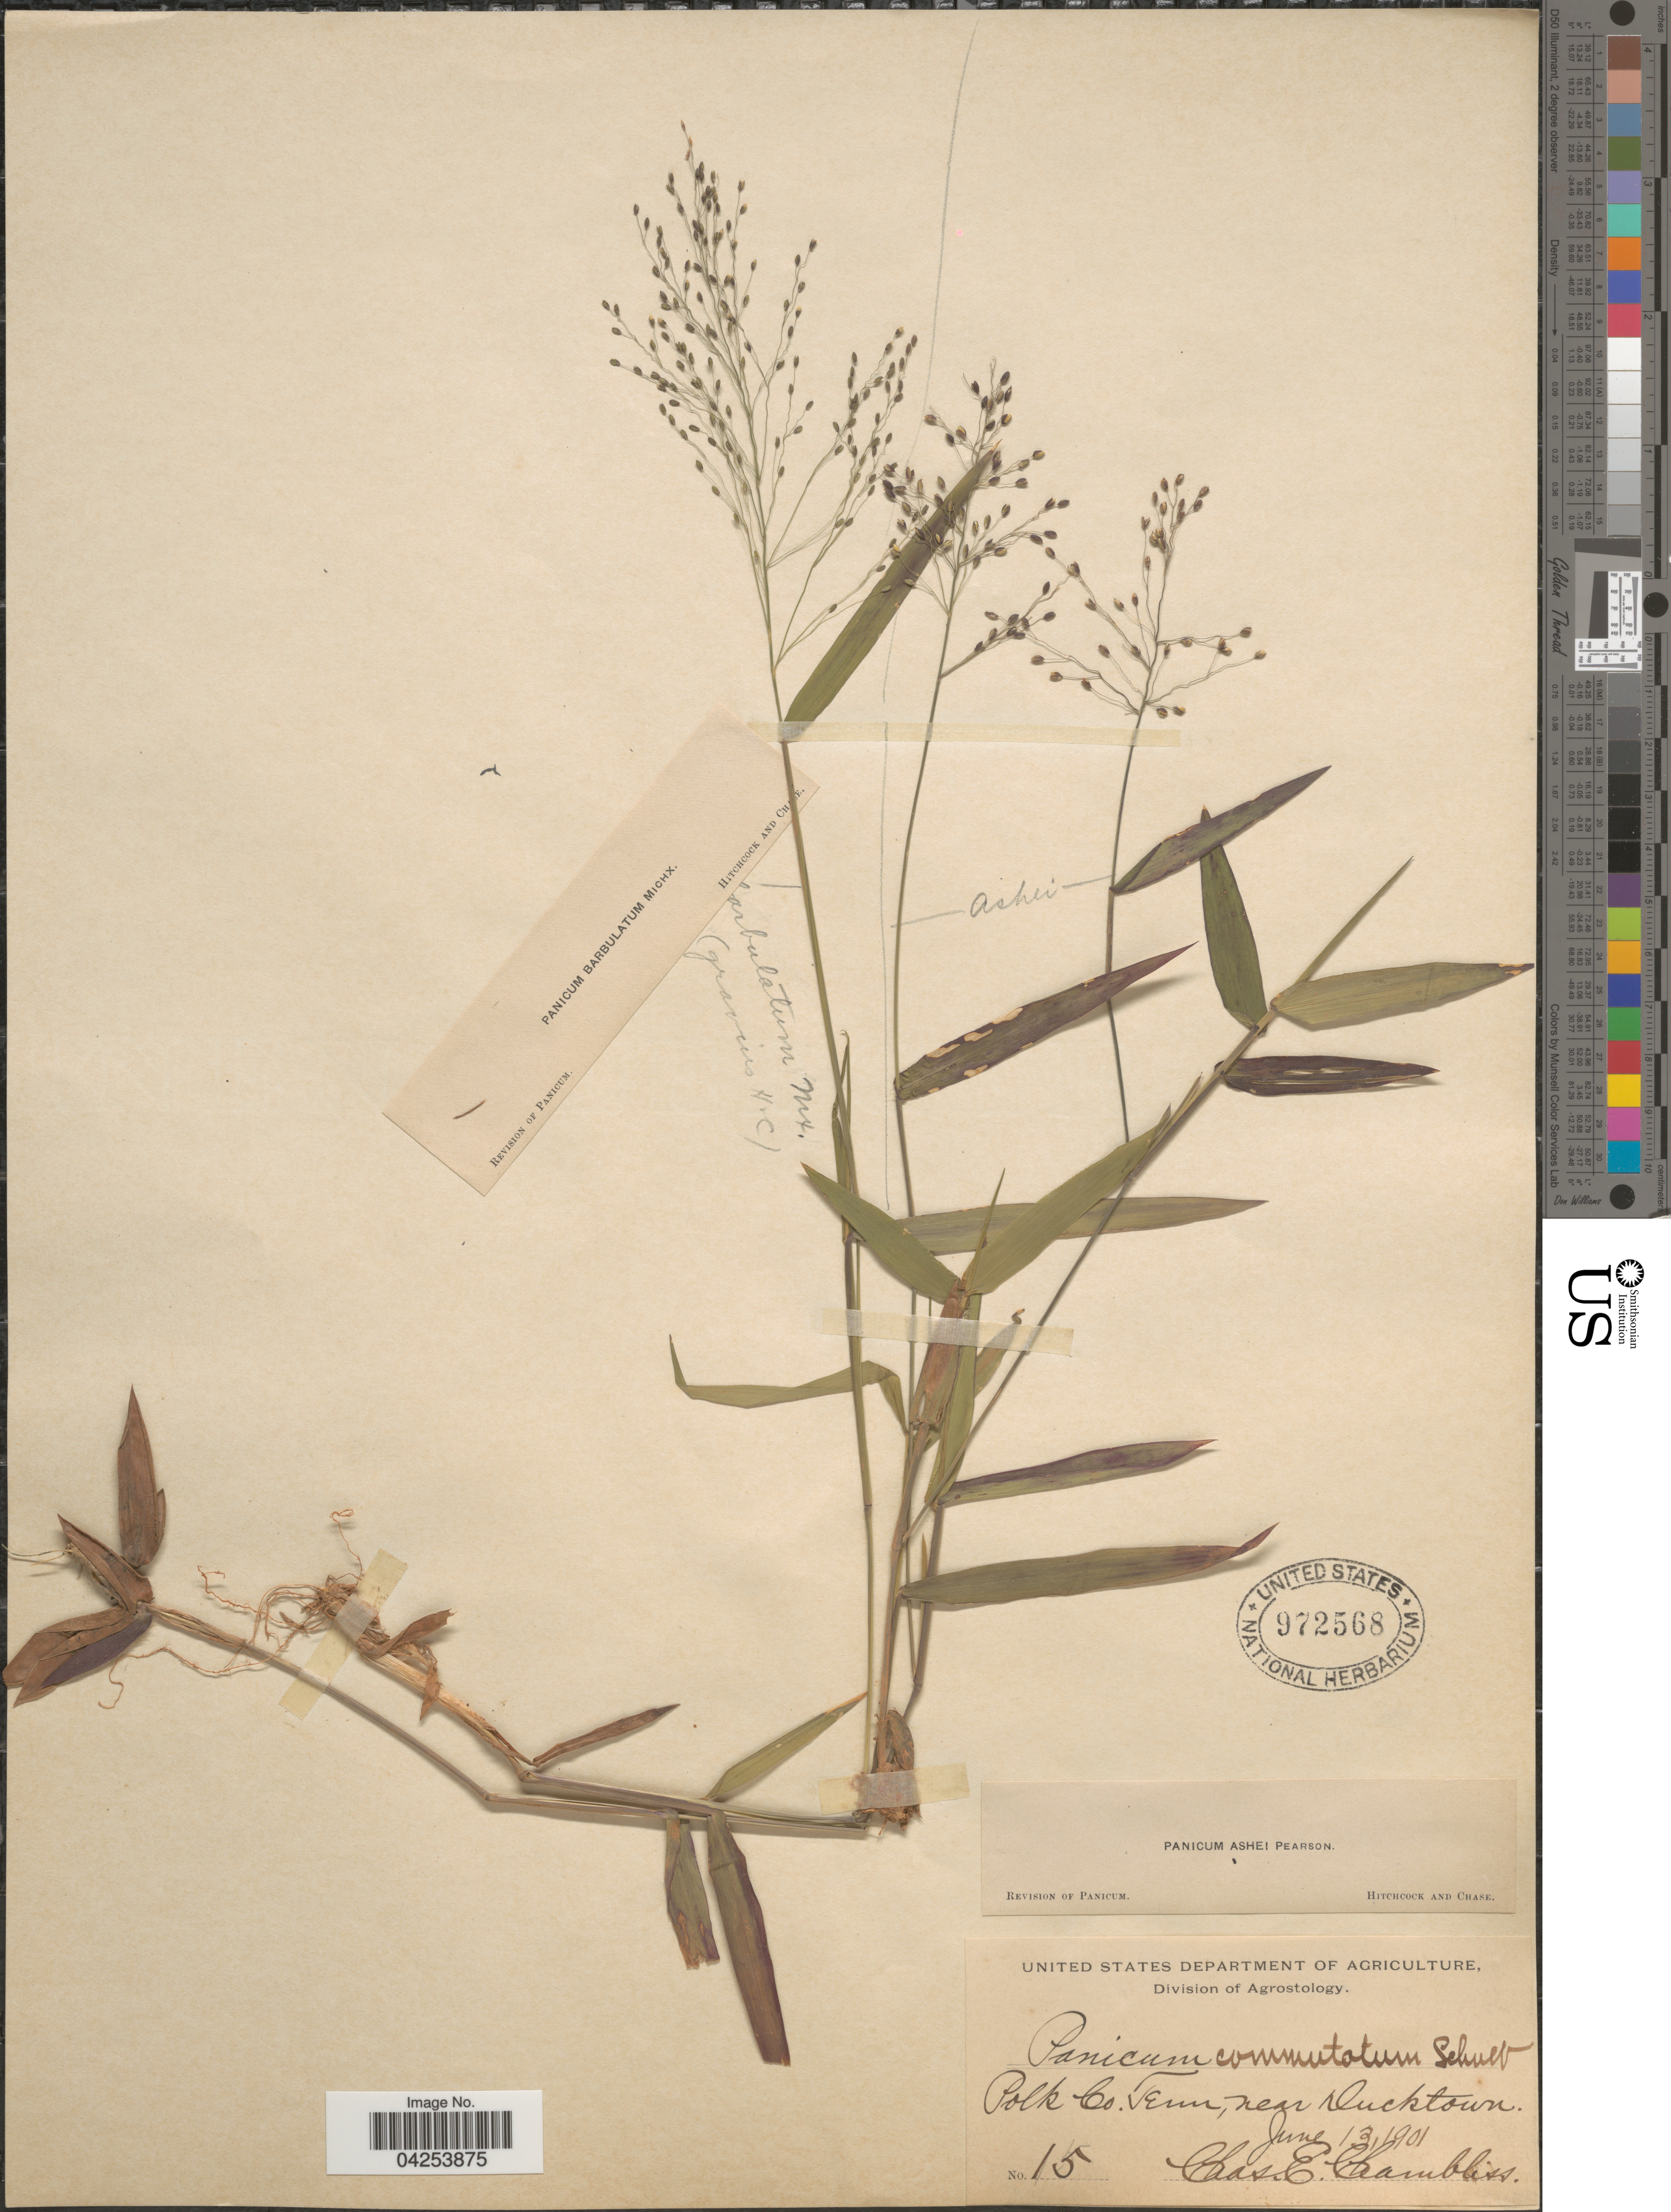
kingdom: Plantae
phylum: Tracheophyta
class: Liliopsida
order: Poales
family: Poaceae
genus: Dichanthelium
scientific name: Dichanthelium commutatum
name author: (Schult.) Gould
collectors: C. Chambliss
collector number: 15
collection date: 1901-06-13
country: United States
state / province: Tennessee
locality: Polk Co., near Ducktown.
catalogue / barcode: US 972568